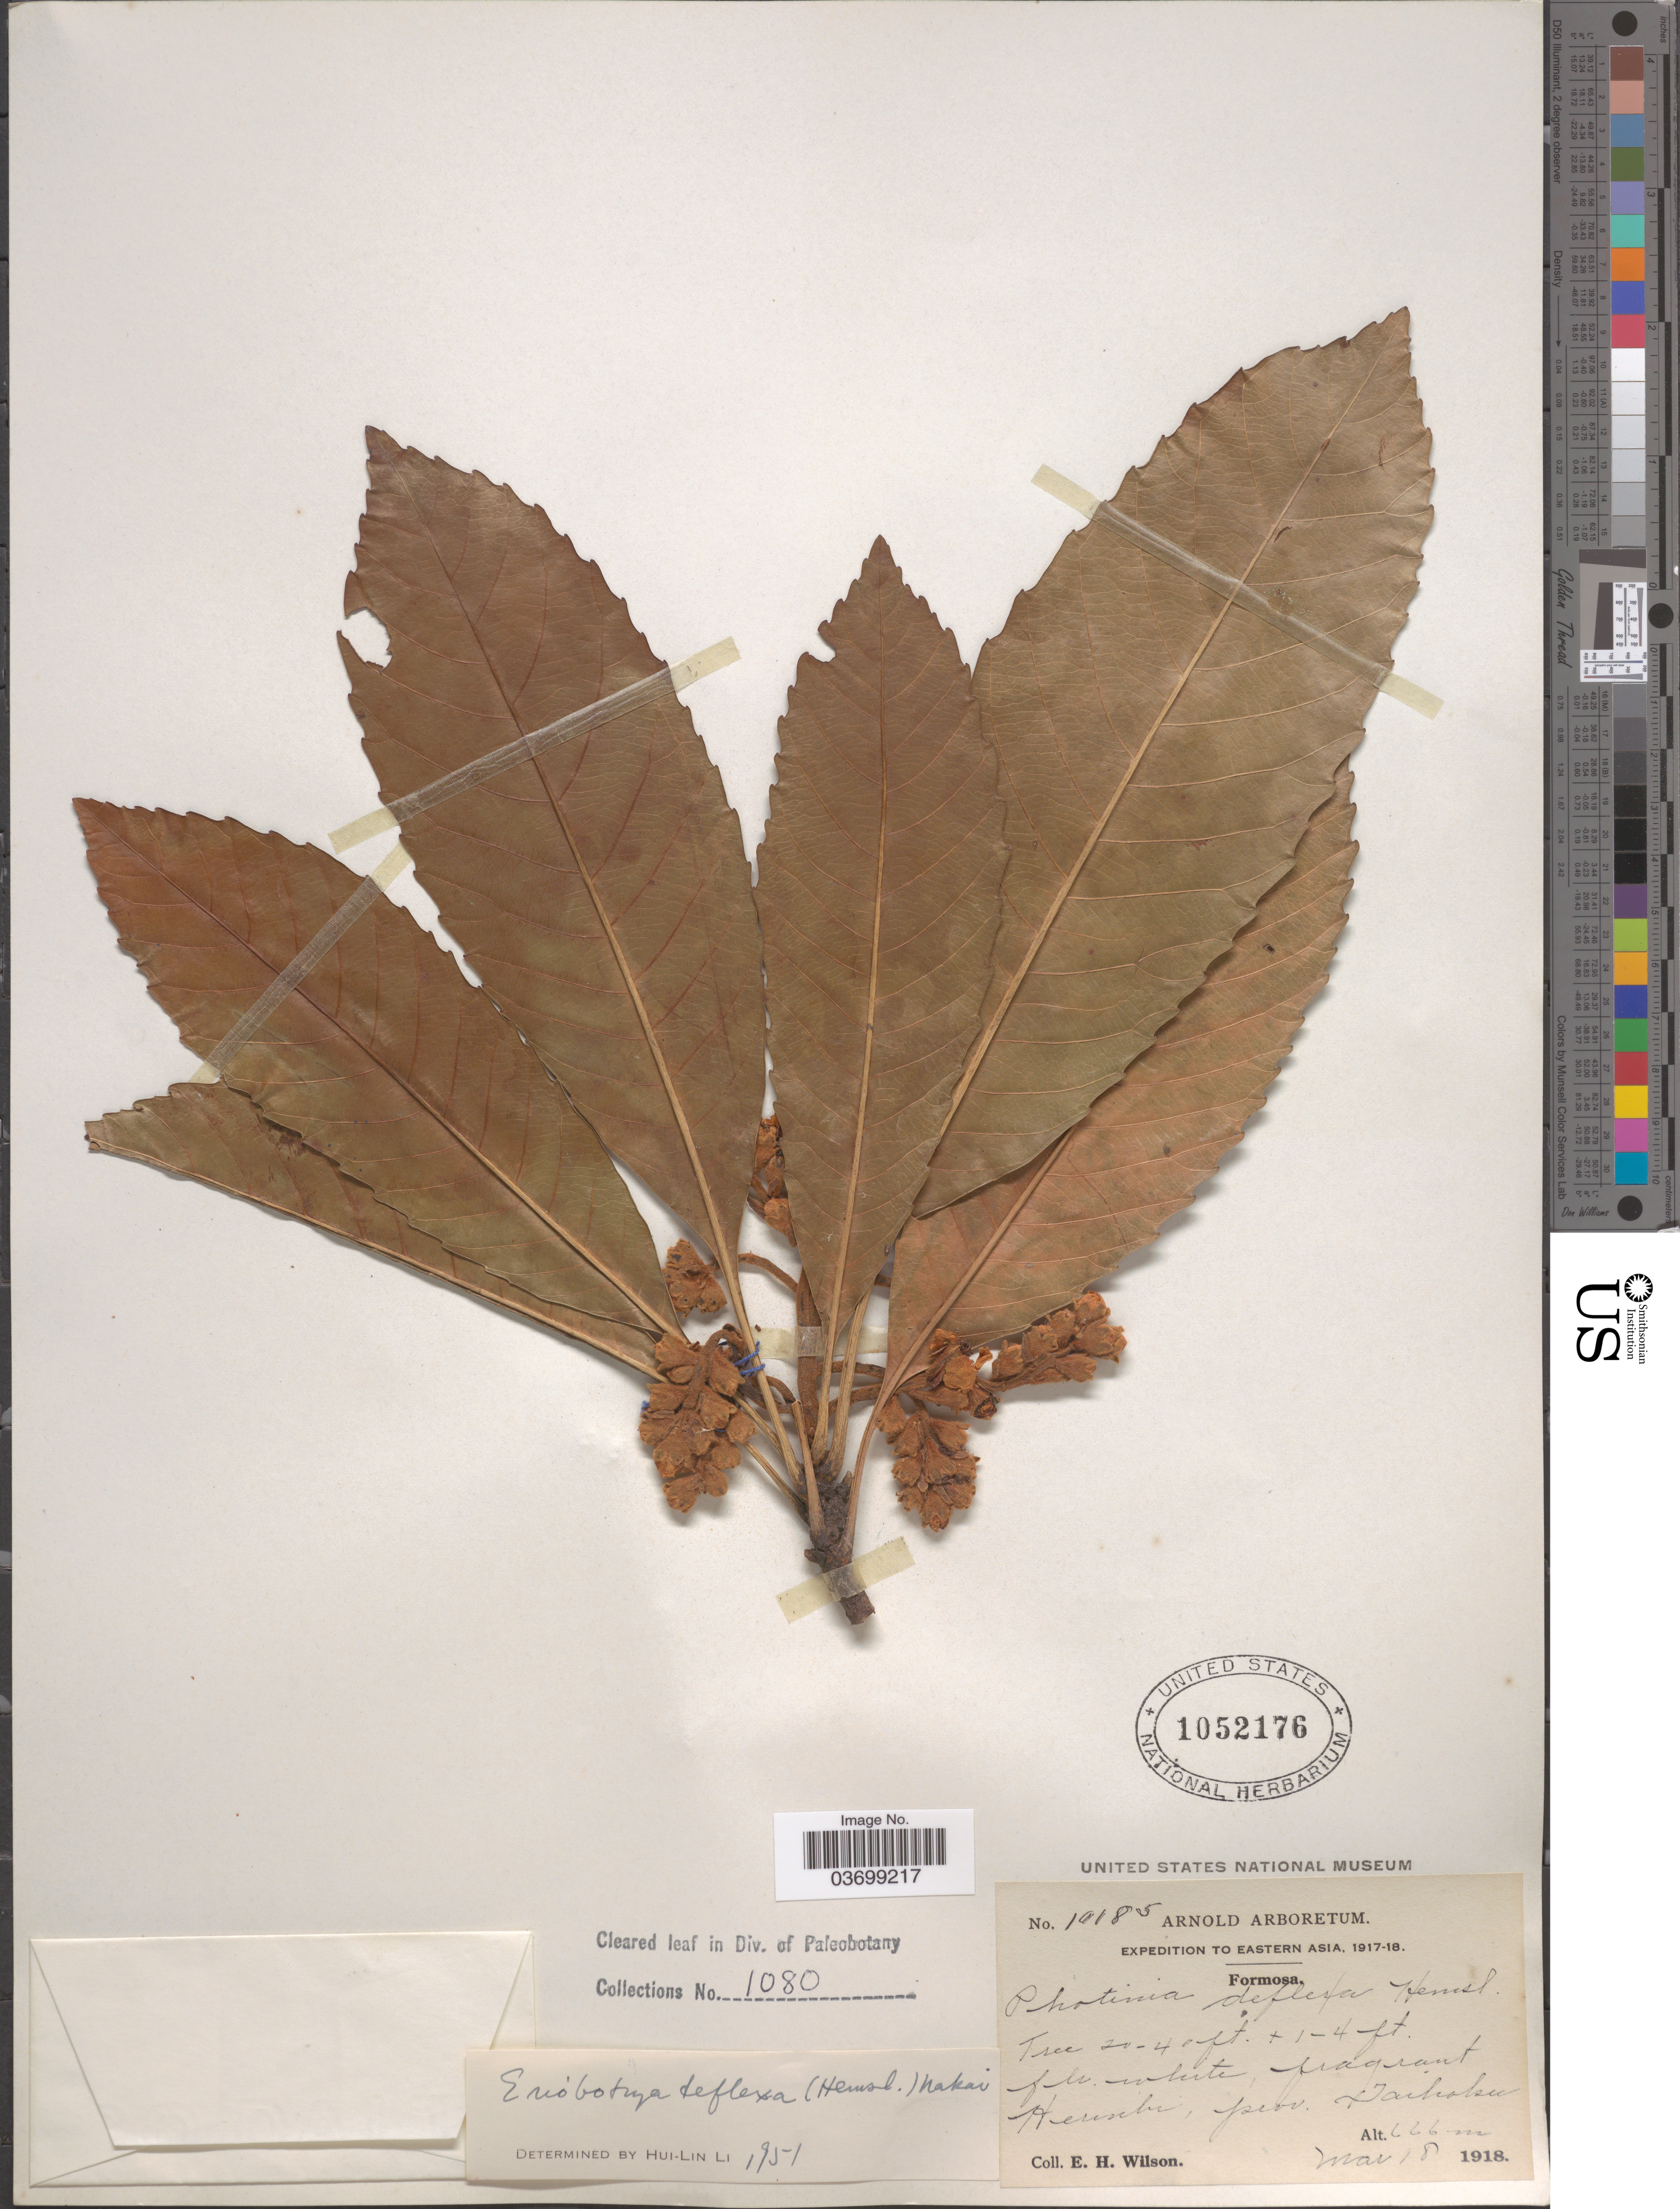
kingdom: Plantae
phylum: Tracheophyta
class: Magnoliopsida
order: Rosales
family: Rosaceae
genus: Rhaphiolepis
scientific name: Rhaphiolepis deflexa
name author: (Hemsl.) B.B. Liu & J. Wen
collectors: E. Wilson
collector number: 10185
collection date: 1918-03-18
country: Taiwan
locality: Formosa. Heunhi, prov. Taihoku.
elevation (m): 666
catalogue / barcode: US 1052176